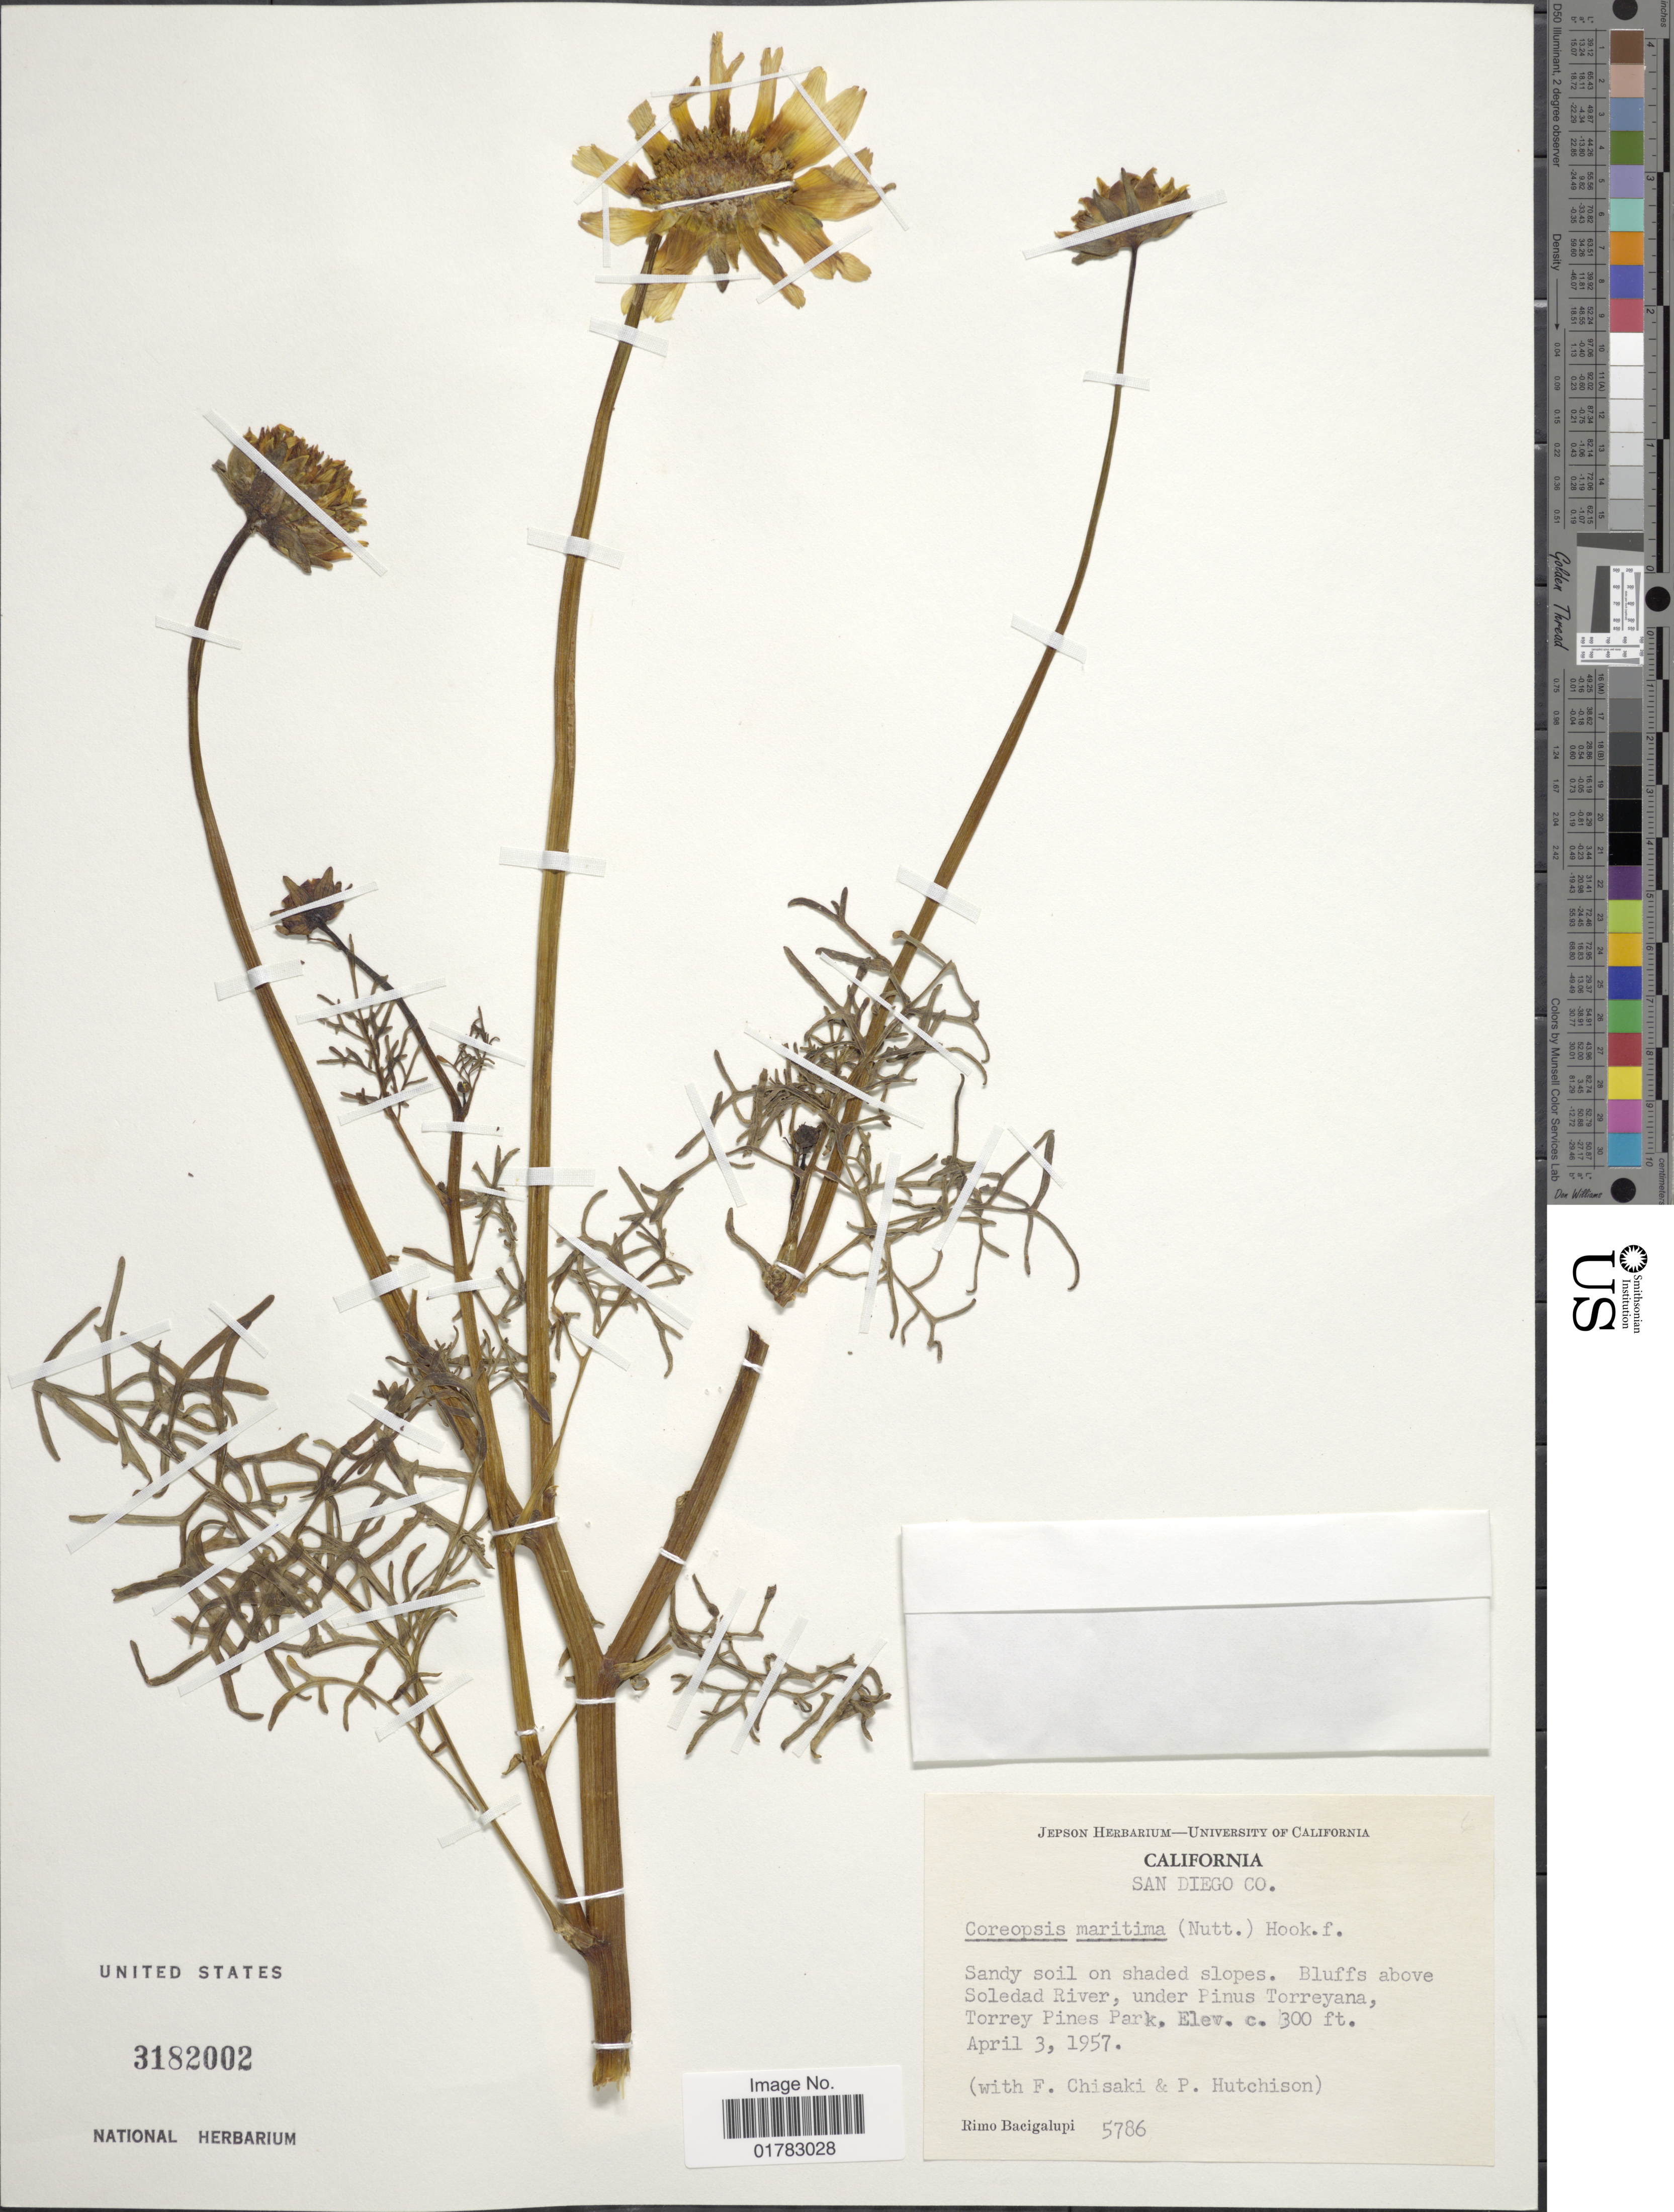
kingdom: Plantae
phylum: Tracheophyta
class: Magnoliopsida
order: Asterales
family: Asteraceae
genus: Coreopsis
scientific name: Coreopsis maritima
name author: (Nutt.) Hook. f.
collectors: R. Bacigalupi, F. Chisaki & P. C. Hutchison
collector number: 5786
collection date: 1957-04-03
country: United States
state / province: California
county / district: San Diego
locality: San Diego Co., bluffs above Soledad River, under Pinus Torreyana, Torrey Pines Park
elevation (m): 91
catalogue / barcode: US 3182002